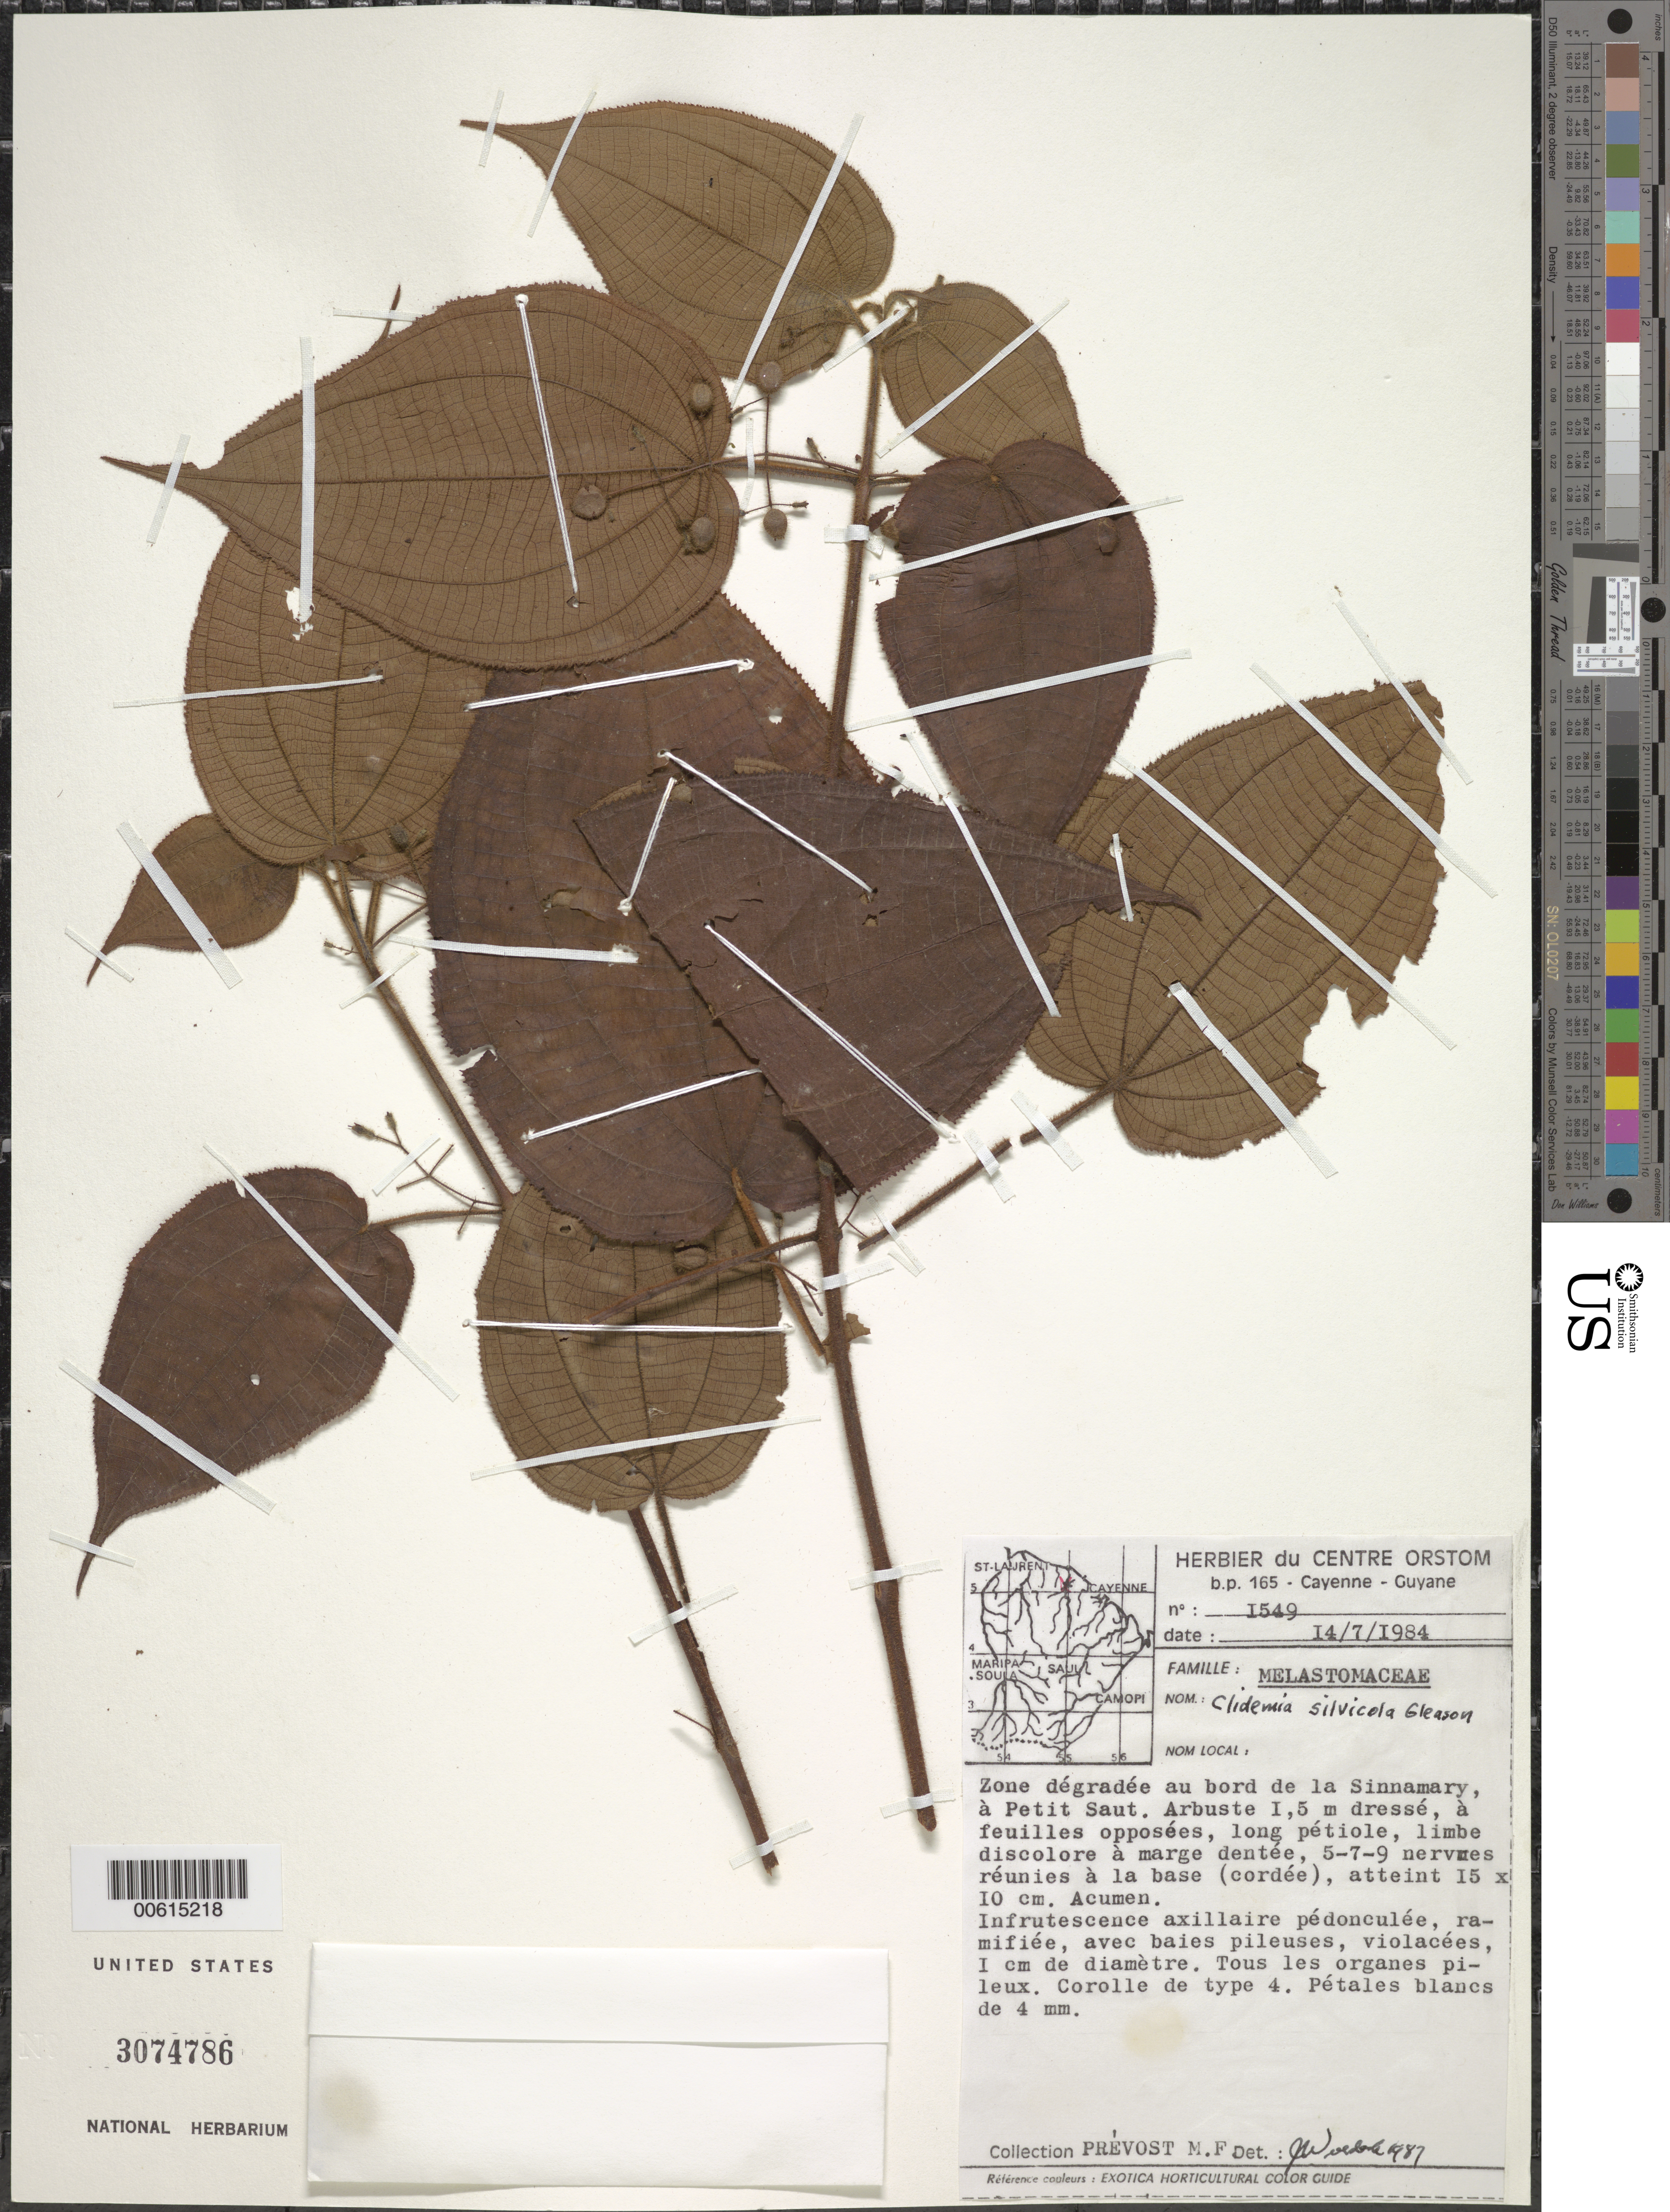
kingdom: Plantae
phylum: Tracheophyta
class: Magnoliopsida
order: Myrtales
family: Melastomataceae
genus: Clidemia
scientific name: Clidemia silvicola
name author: Gleason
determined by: Wurdack, John J., (US), US (UNITED STATES)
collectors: M.-F. Prévost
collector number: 1549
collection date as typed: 14-Jul-84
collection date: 1984-07-14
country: French Guiana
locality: Petit Saut sur la Sinnamary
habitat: Zone degradee au bord de la rivier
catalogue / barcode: US 3074786